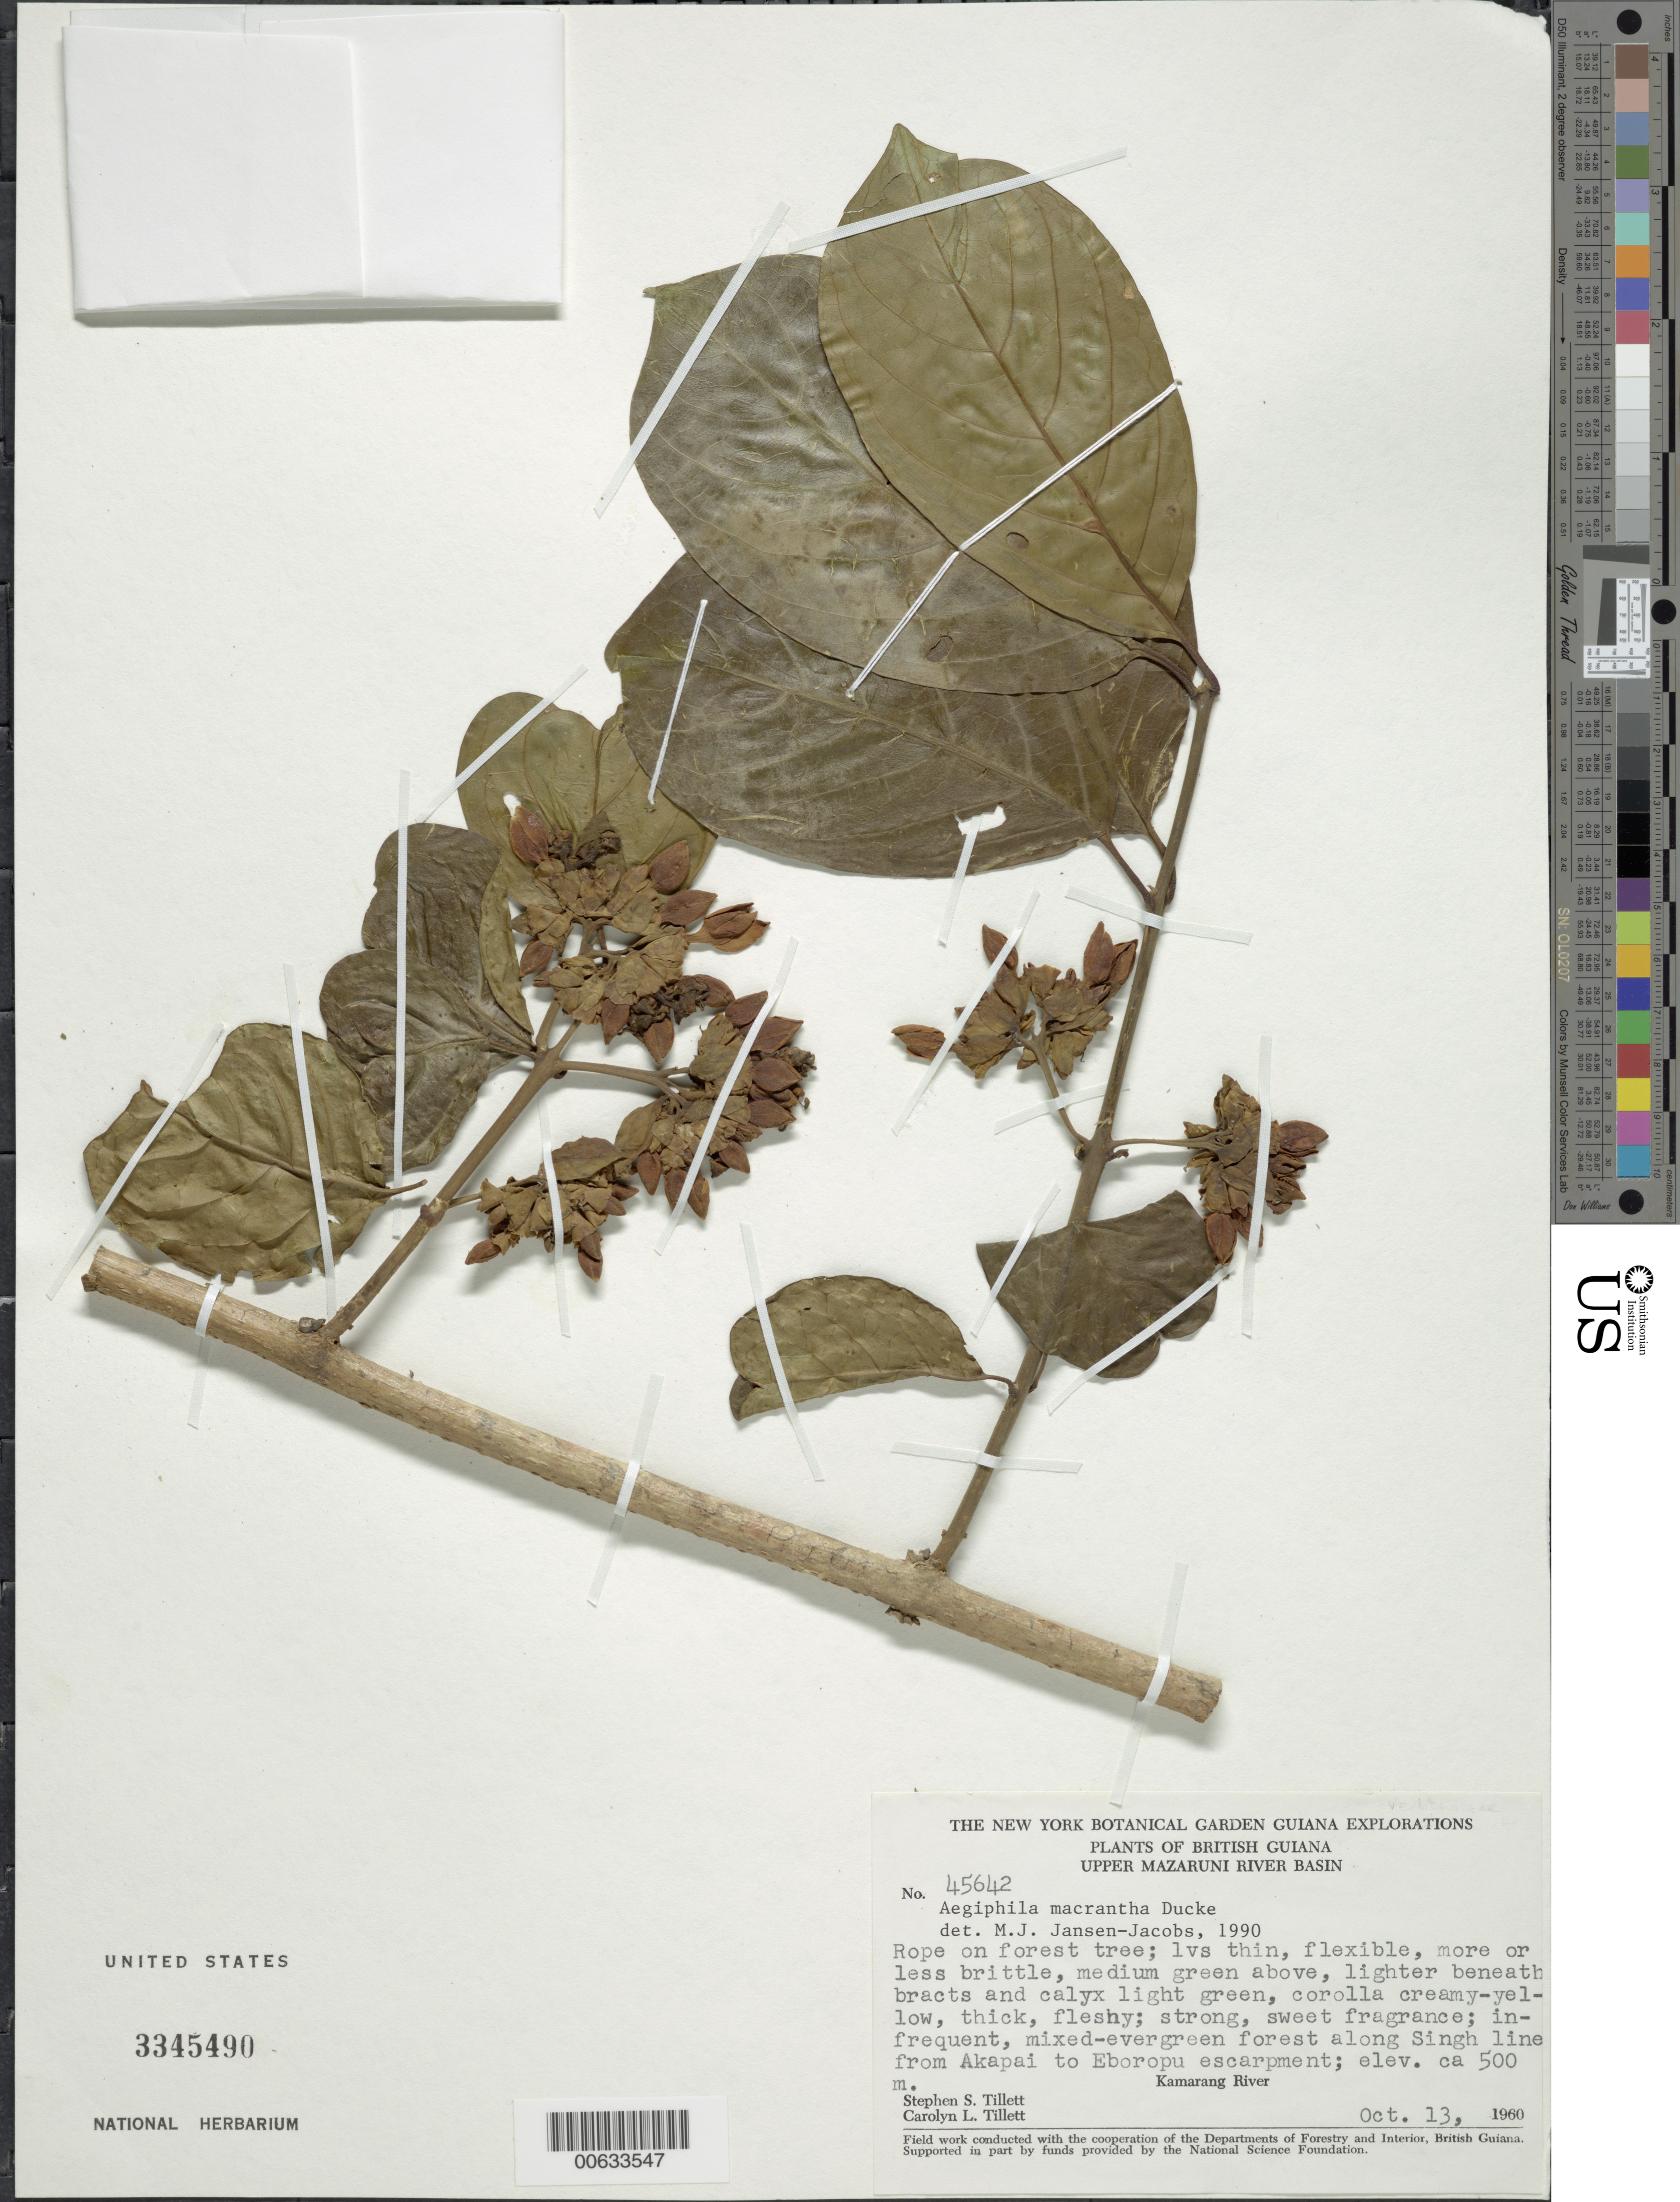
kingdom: Plantae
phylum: Tracheophyta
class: Magnoliopsida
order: Lamiales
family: Lamiaceae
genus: Aegiphila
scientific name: Aegiphila macrantha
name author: Ducke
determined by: Jansen-Jacobs, M. J., (U), Nationaal Herbarium Nederland, Utrecht University branch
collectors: S. S. Tillett, C. L. Tillett & R. Boyan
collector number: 45642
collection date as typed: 13-Oct-60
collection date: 1960-10-13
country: Guyana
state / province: Cuyuni-Mazaruni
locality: Akapai to Eboropu escarpment, Kamarang R., Upper Mazaruni River Basin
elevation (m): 500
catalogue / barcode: US 3345490